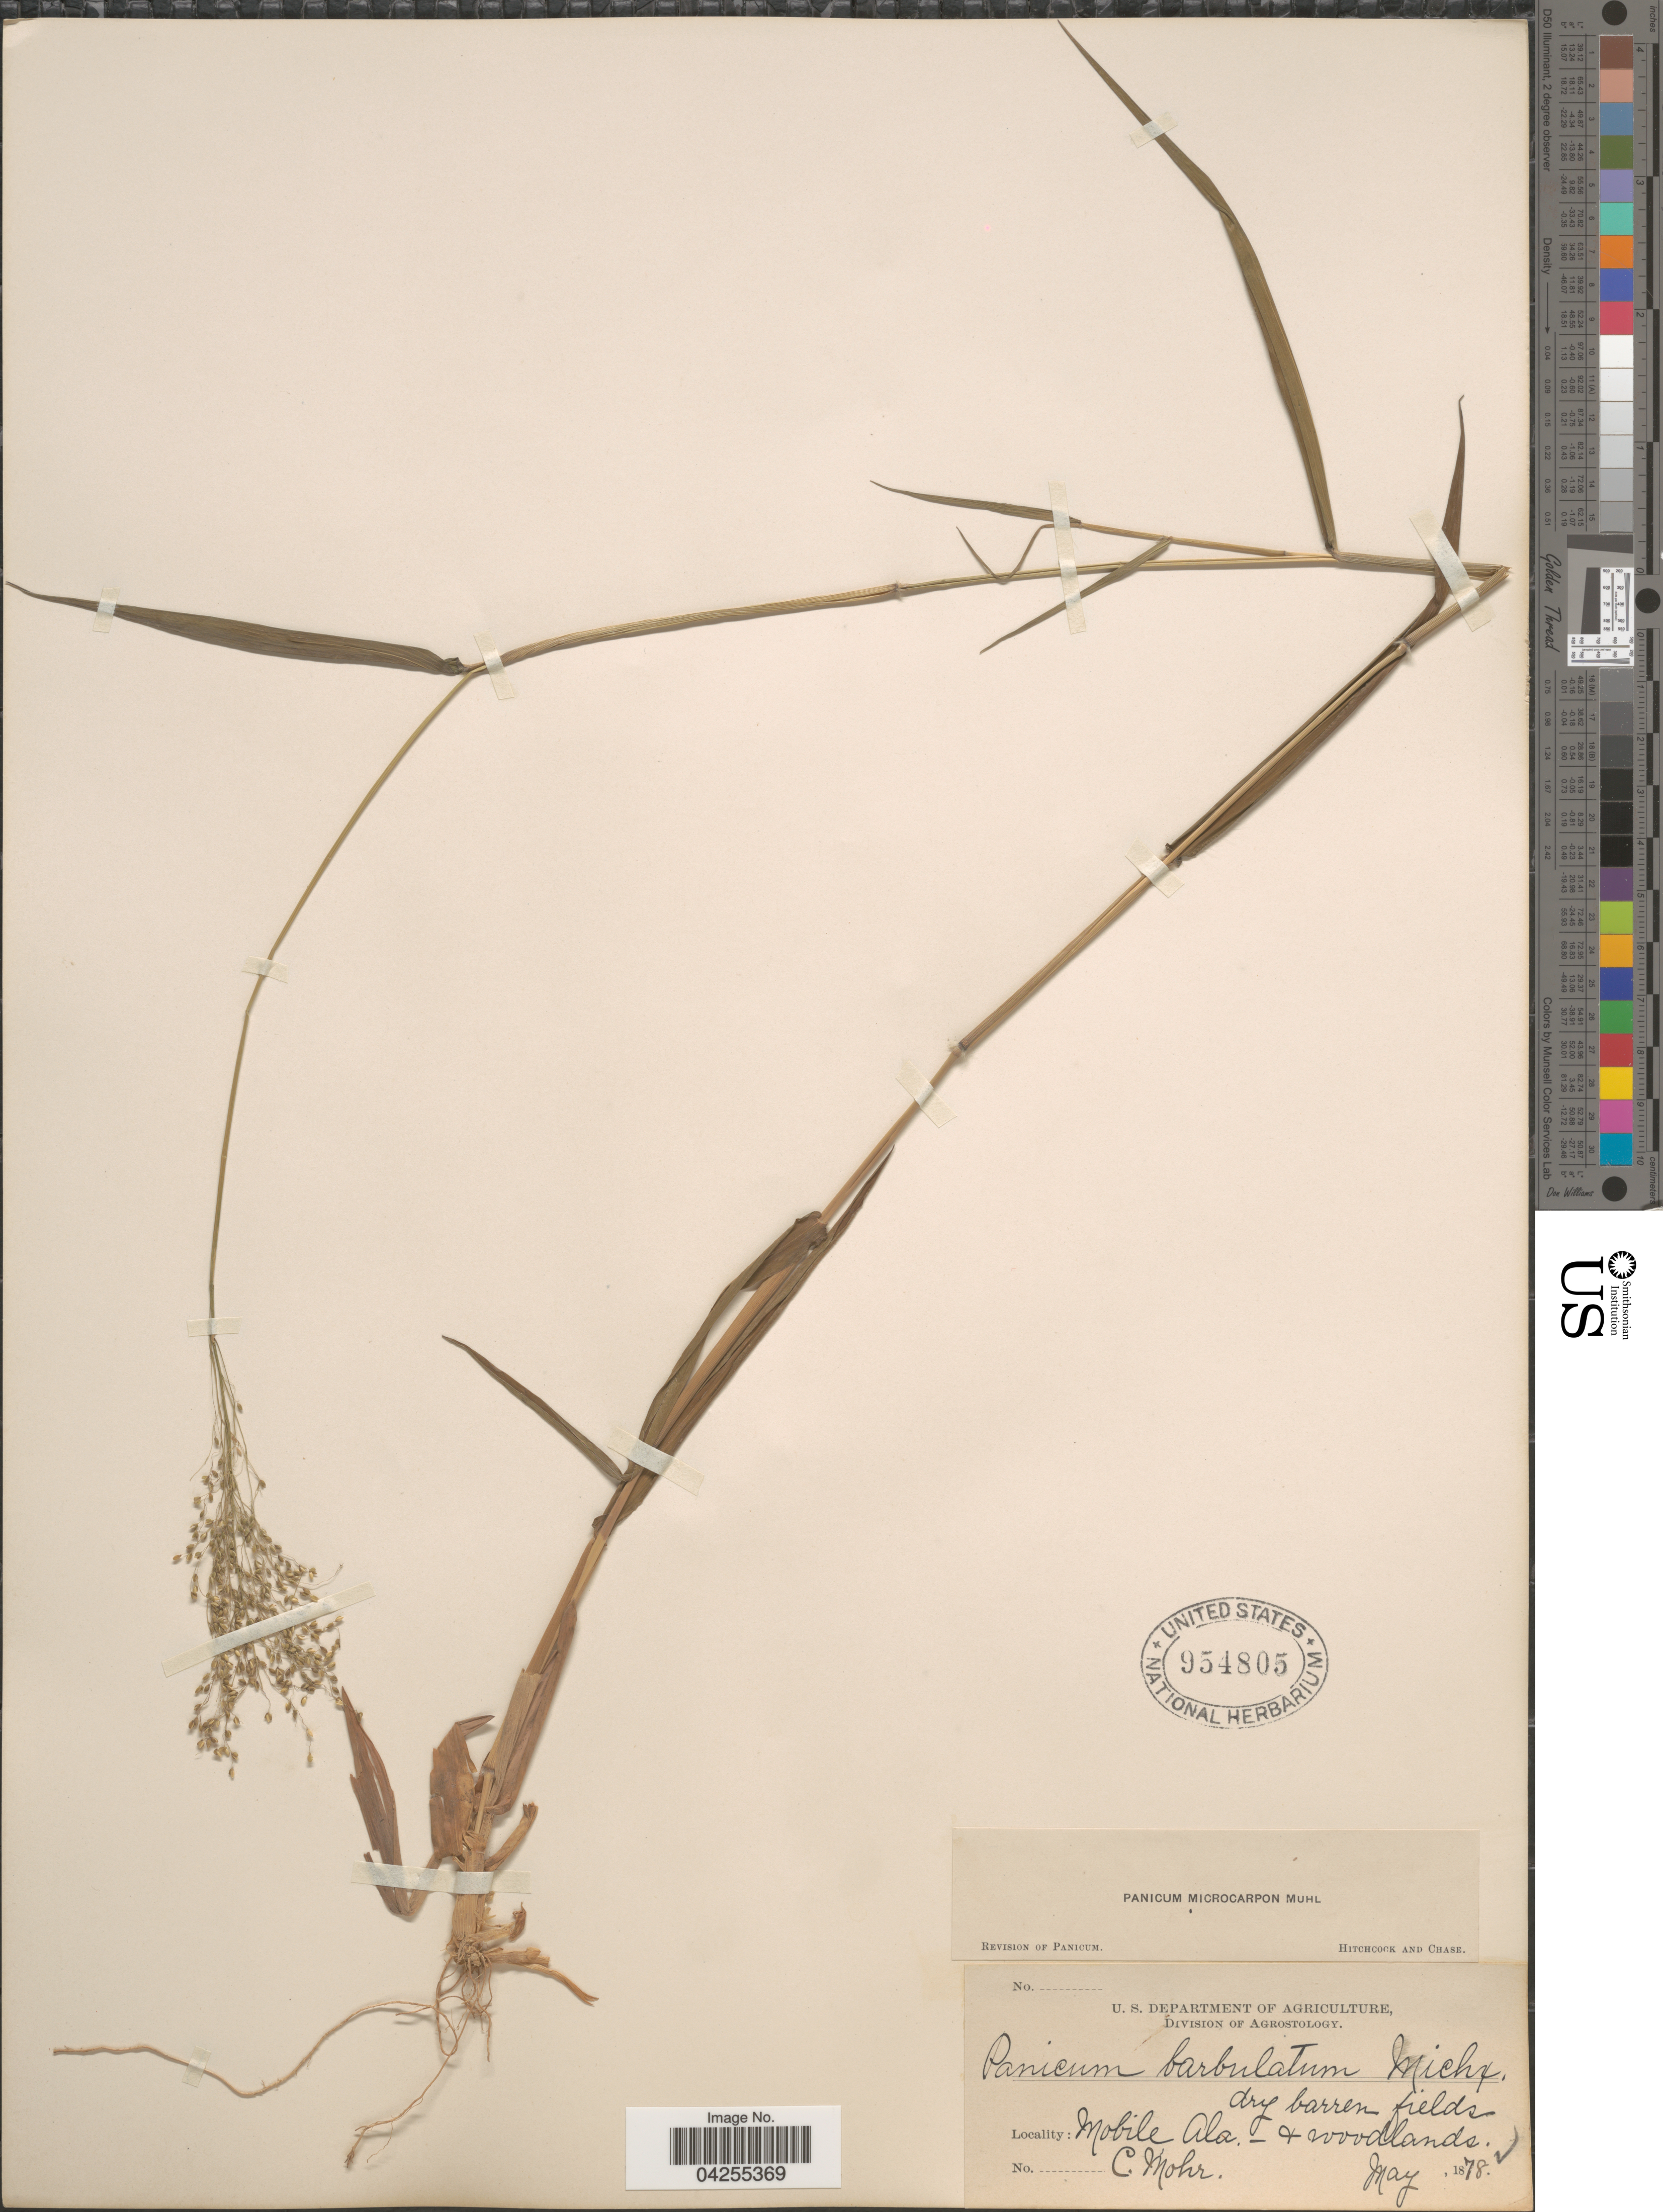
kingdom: Plantae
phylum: Tracheophyta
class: Liliopsida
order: Poales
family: Poaceae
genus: Dichanthelium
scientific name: Dichanthelium dichotomum var. dichotomum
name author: (L.) Gould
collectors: C. T. Mohr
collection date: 1878-05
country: United States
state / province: Alabama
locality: Dry barren fields. Mobile.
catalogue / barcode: US 954805